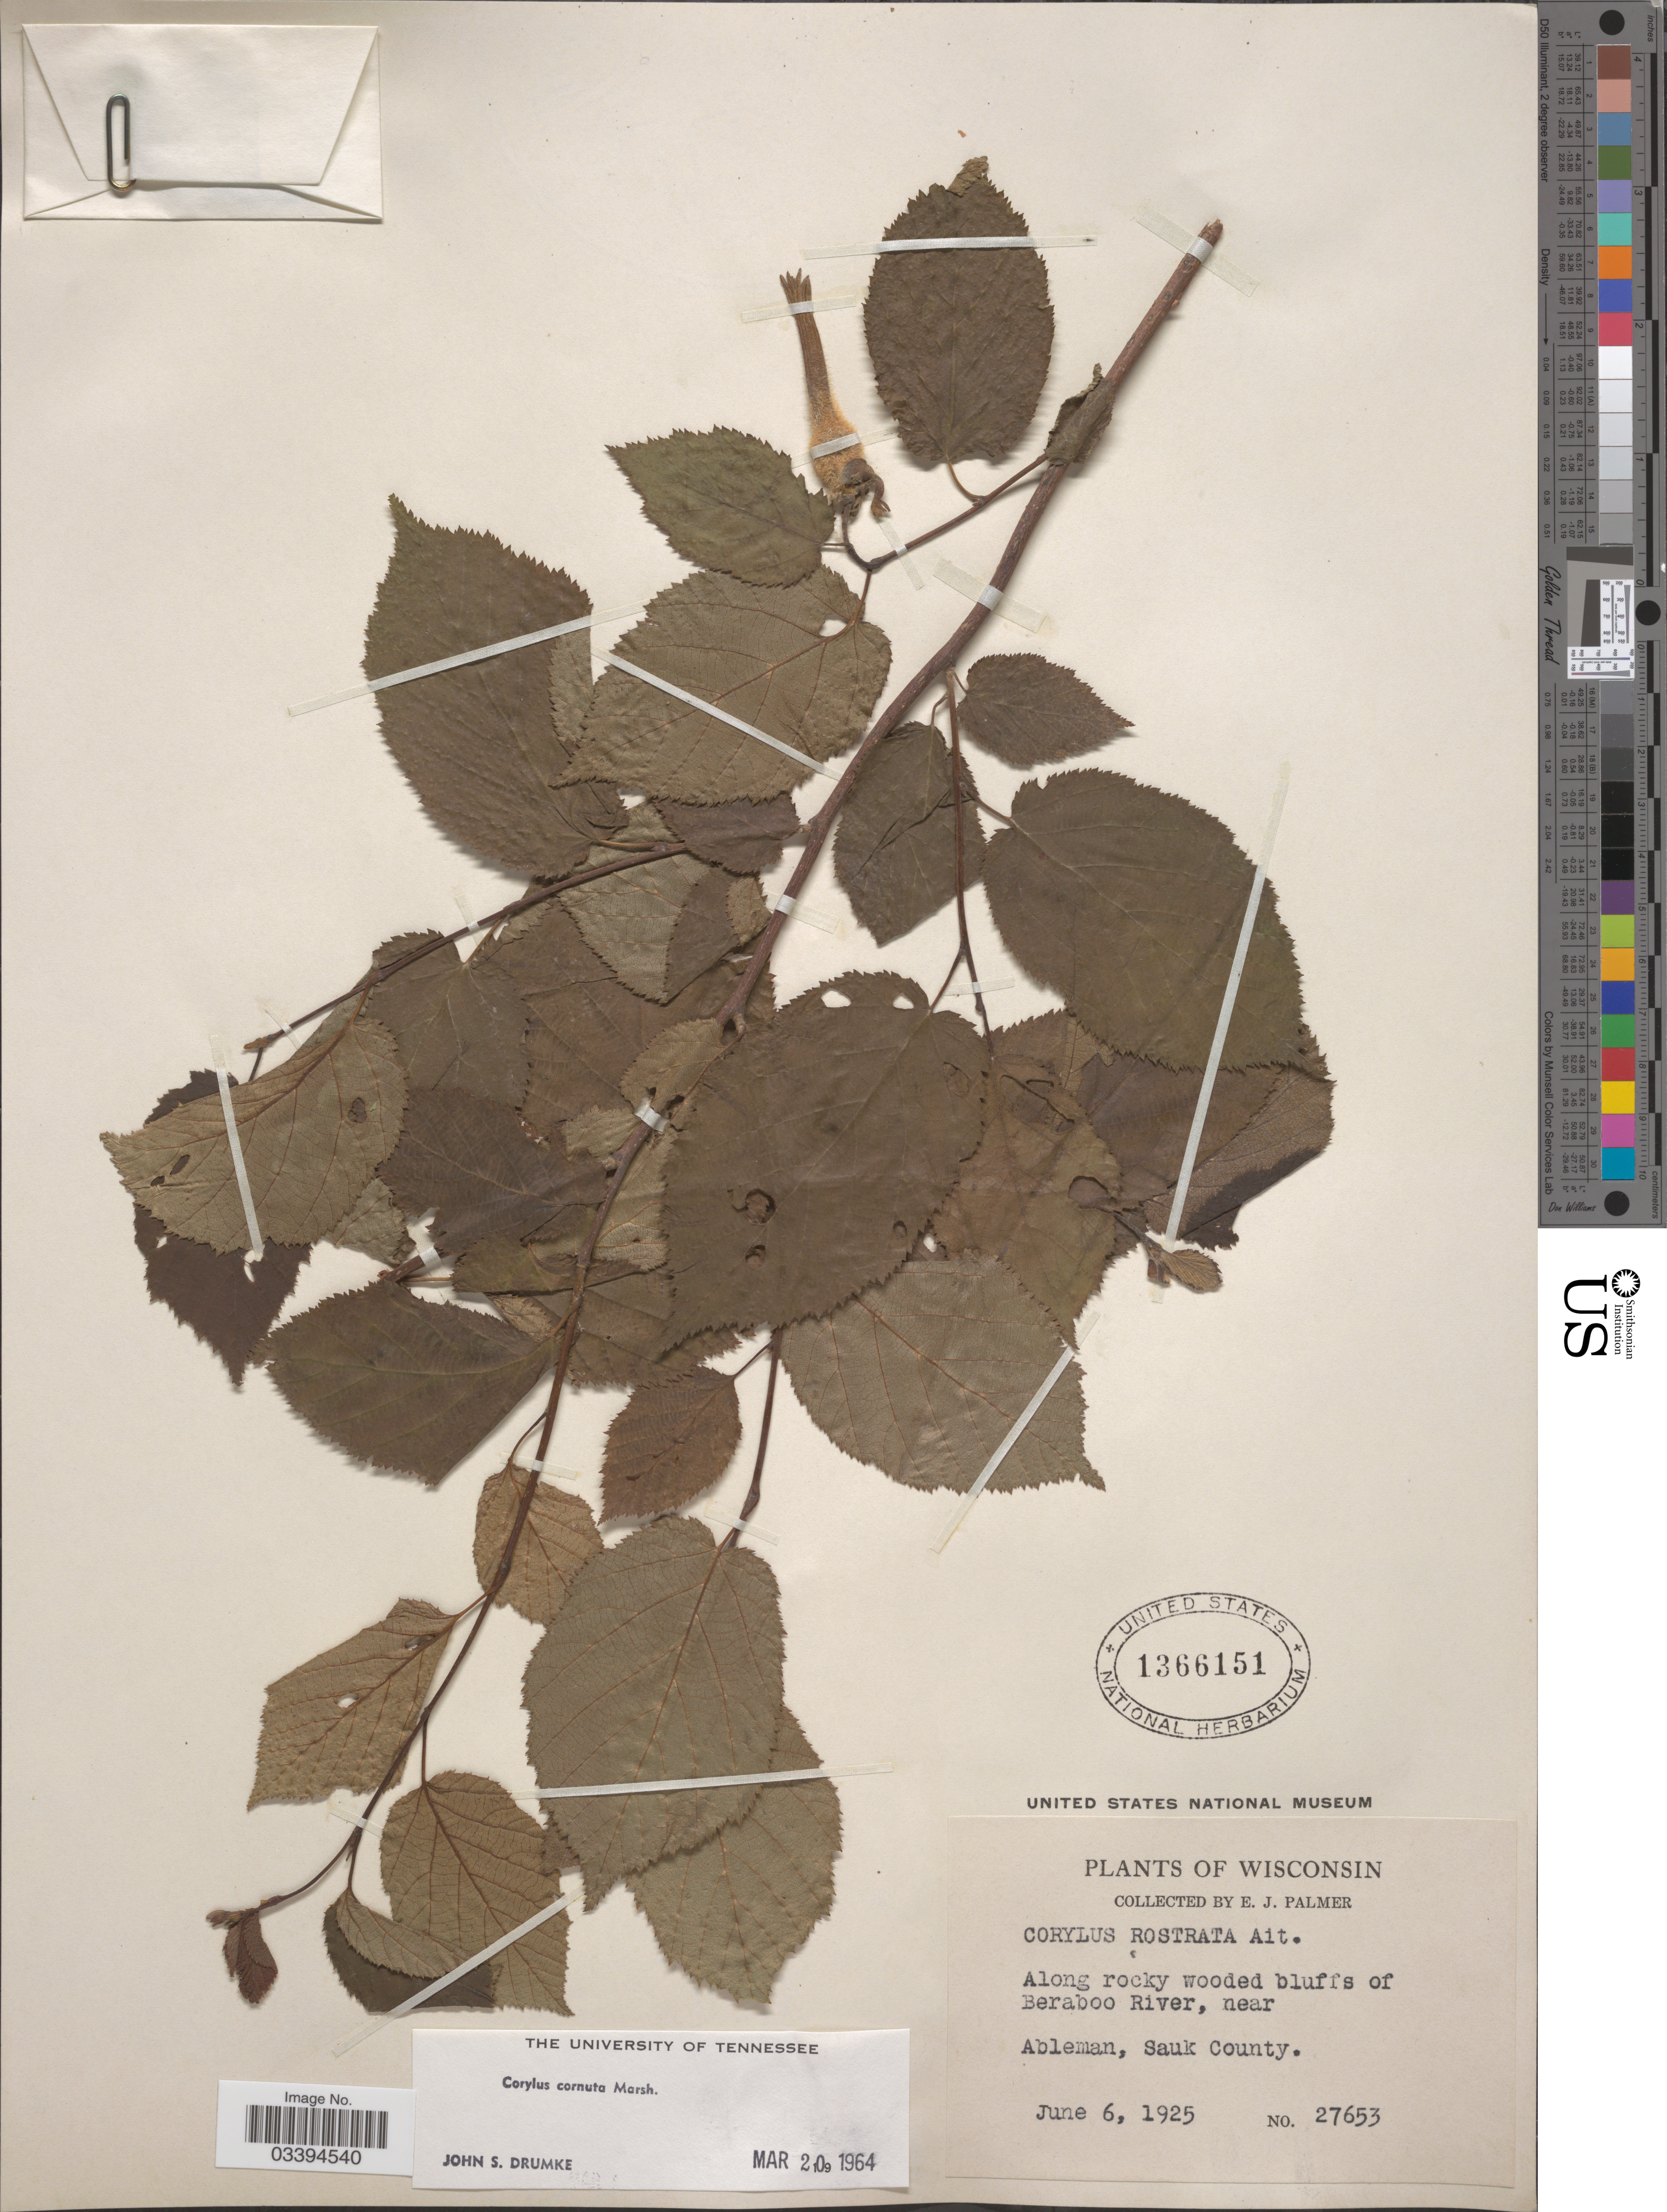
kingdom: Plantae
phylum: Tracheophyta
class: Magnoliopsida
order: Fagales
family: Betulaceae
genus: Corylus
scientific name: Corylus cornuta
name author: Marshall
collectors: E. J. Palmer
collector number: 27653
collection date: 1925-06-06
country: United States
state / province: Wisconsin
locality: Along rocky wooded bluffs of Beraboo River, near Ableman, Sauk County.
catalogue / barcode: US 1366151